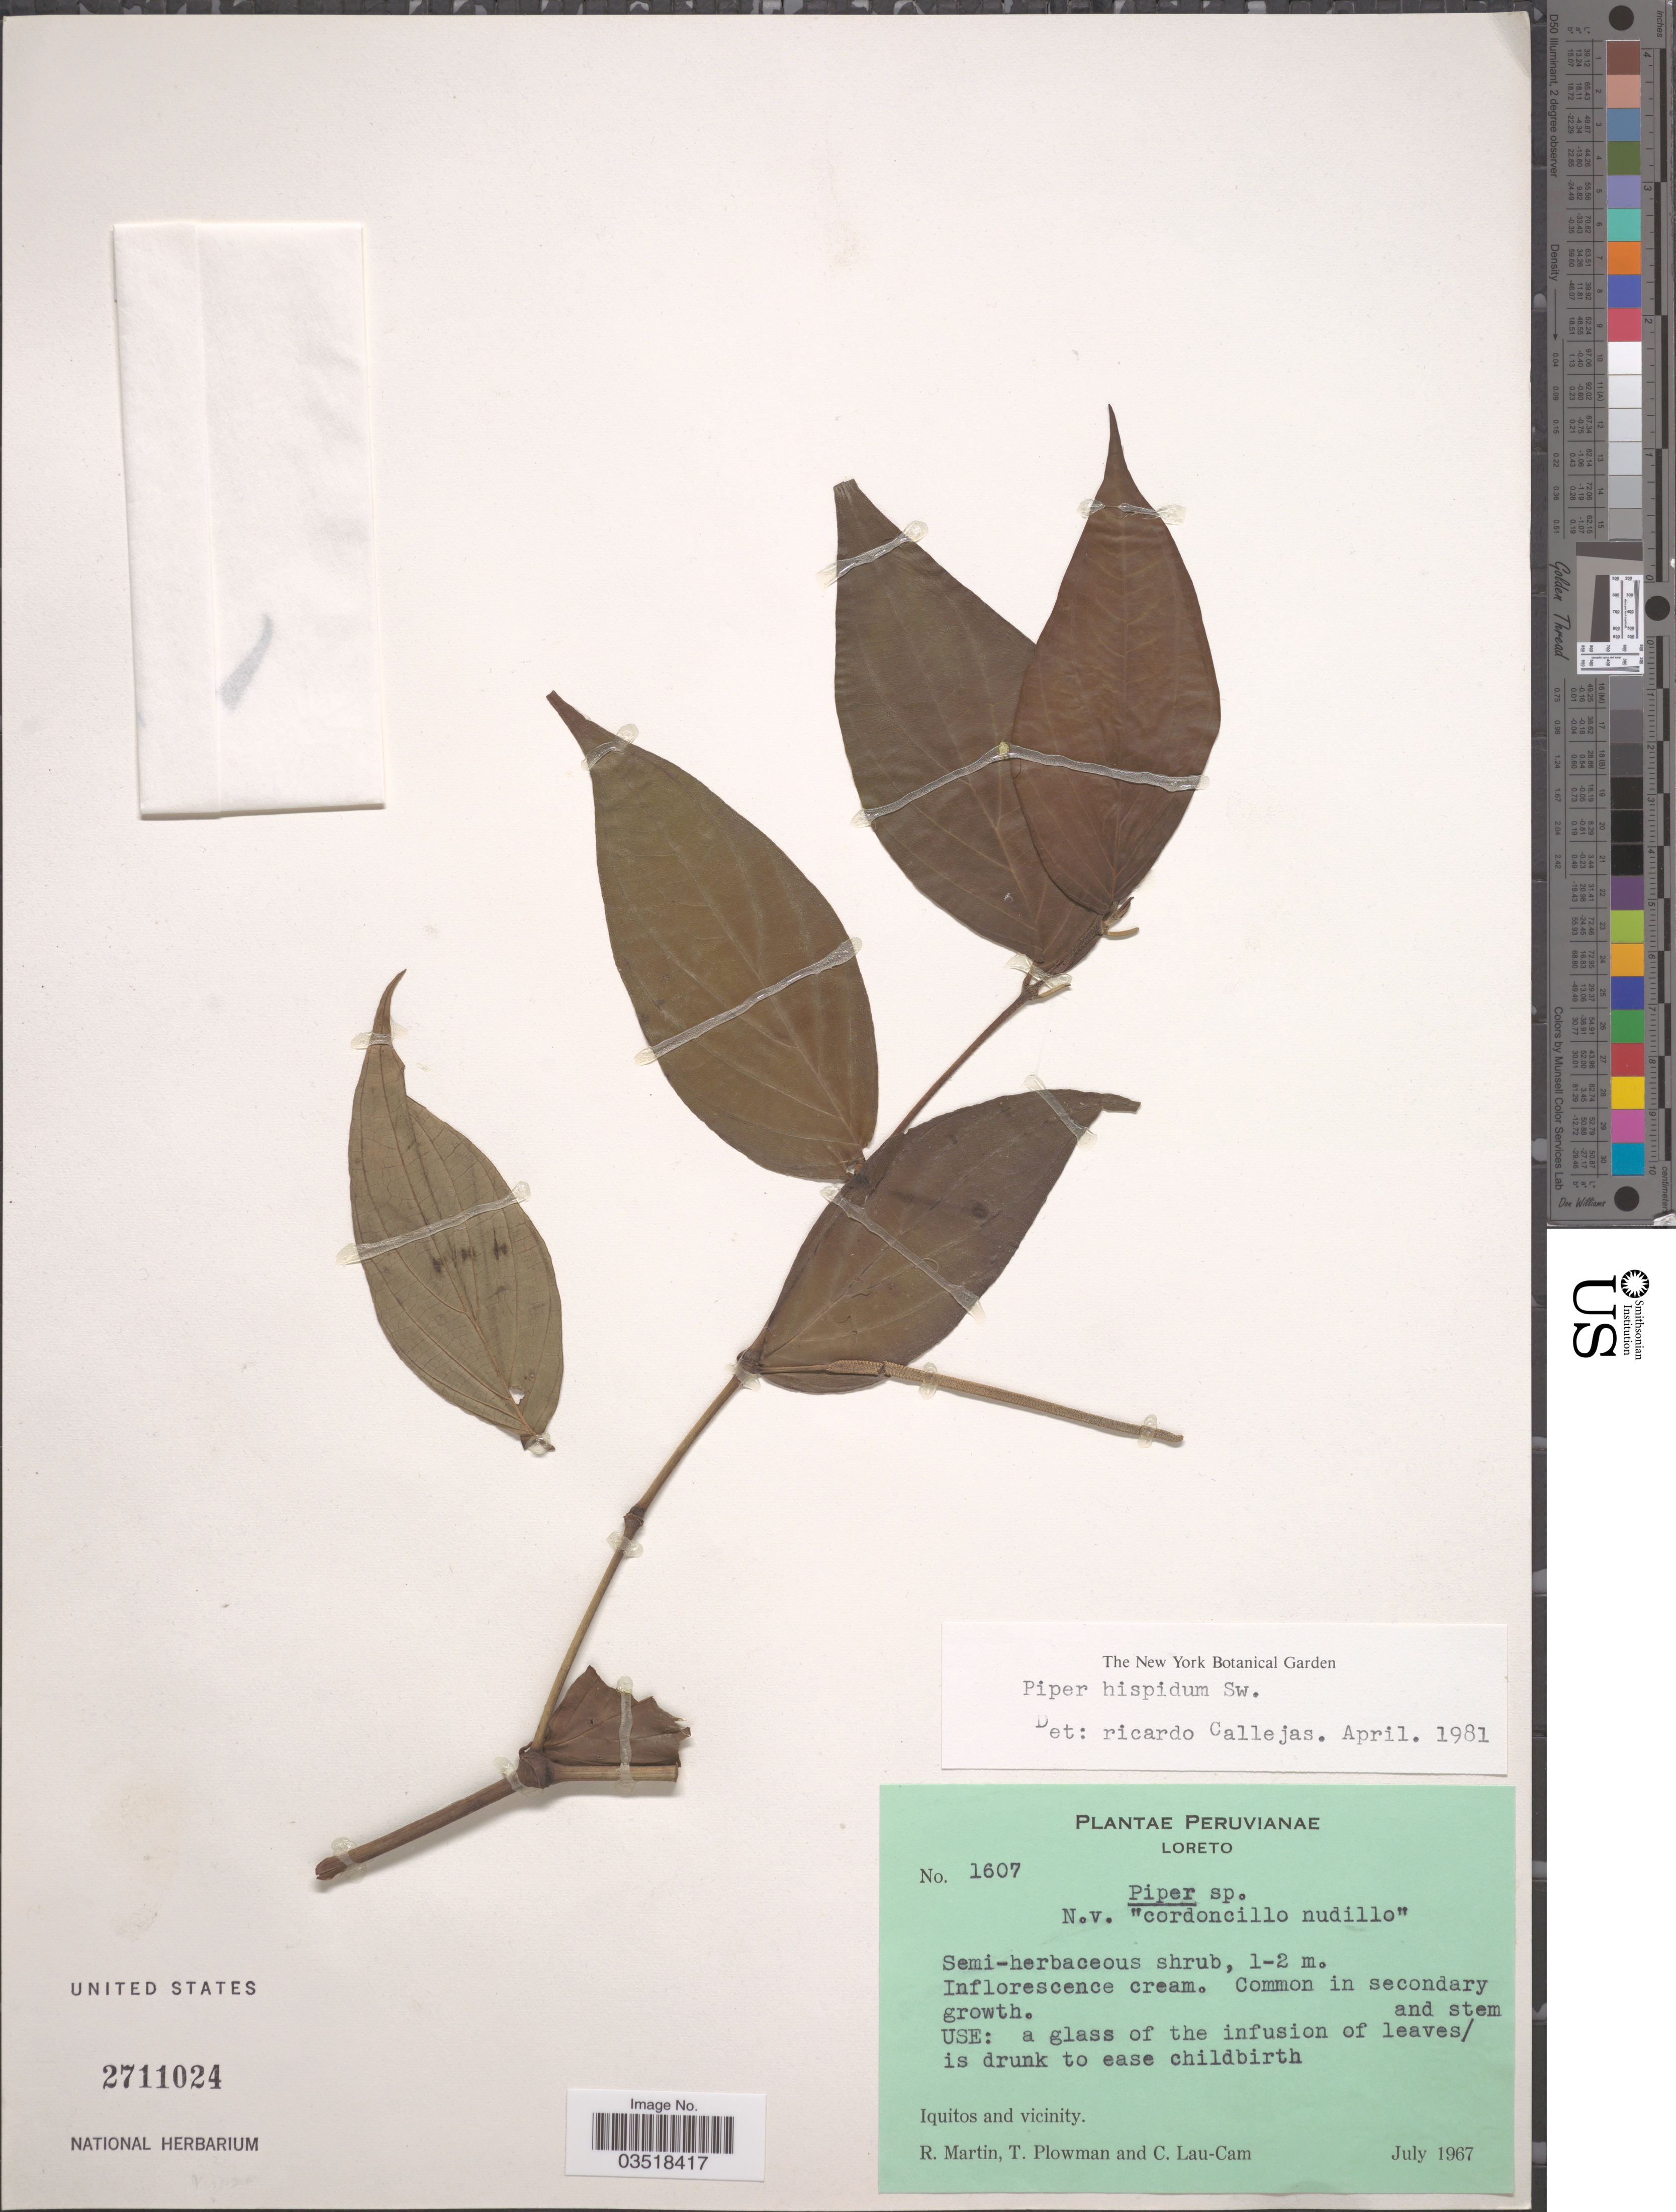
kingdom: Plantae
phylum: Tracheophyta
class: Magnoliopsida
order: Piperales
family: Piperaceae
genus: Piper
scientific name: Piper hispidum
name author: Sw.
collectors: R. Martin, T. Plowman & C. Lau-Cam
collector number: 1607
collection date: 1967-07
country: Peru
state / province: Loreto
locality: Iquitos and vicinity.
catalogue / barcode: US 2711024